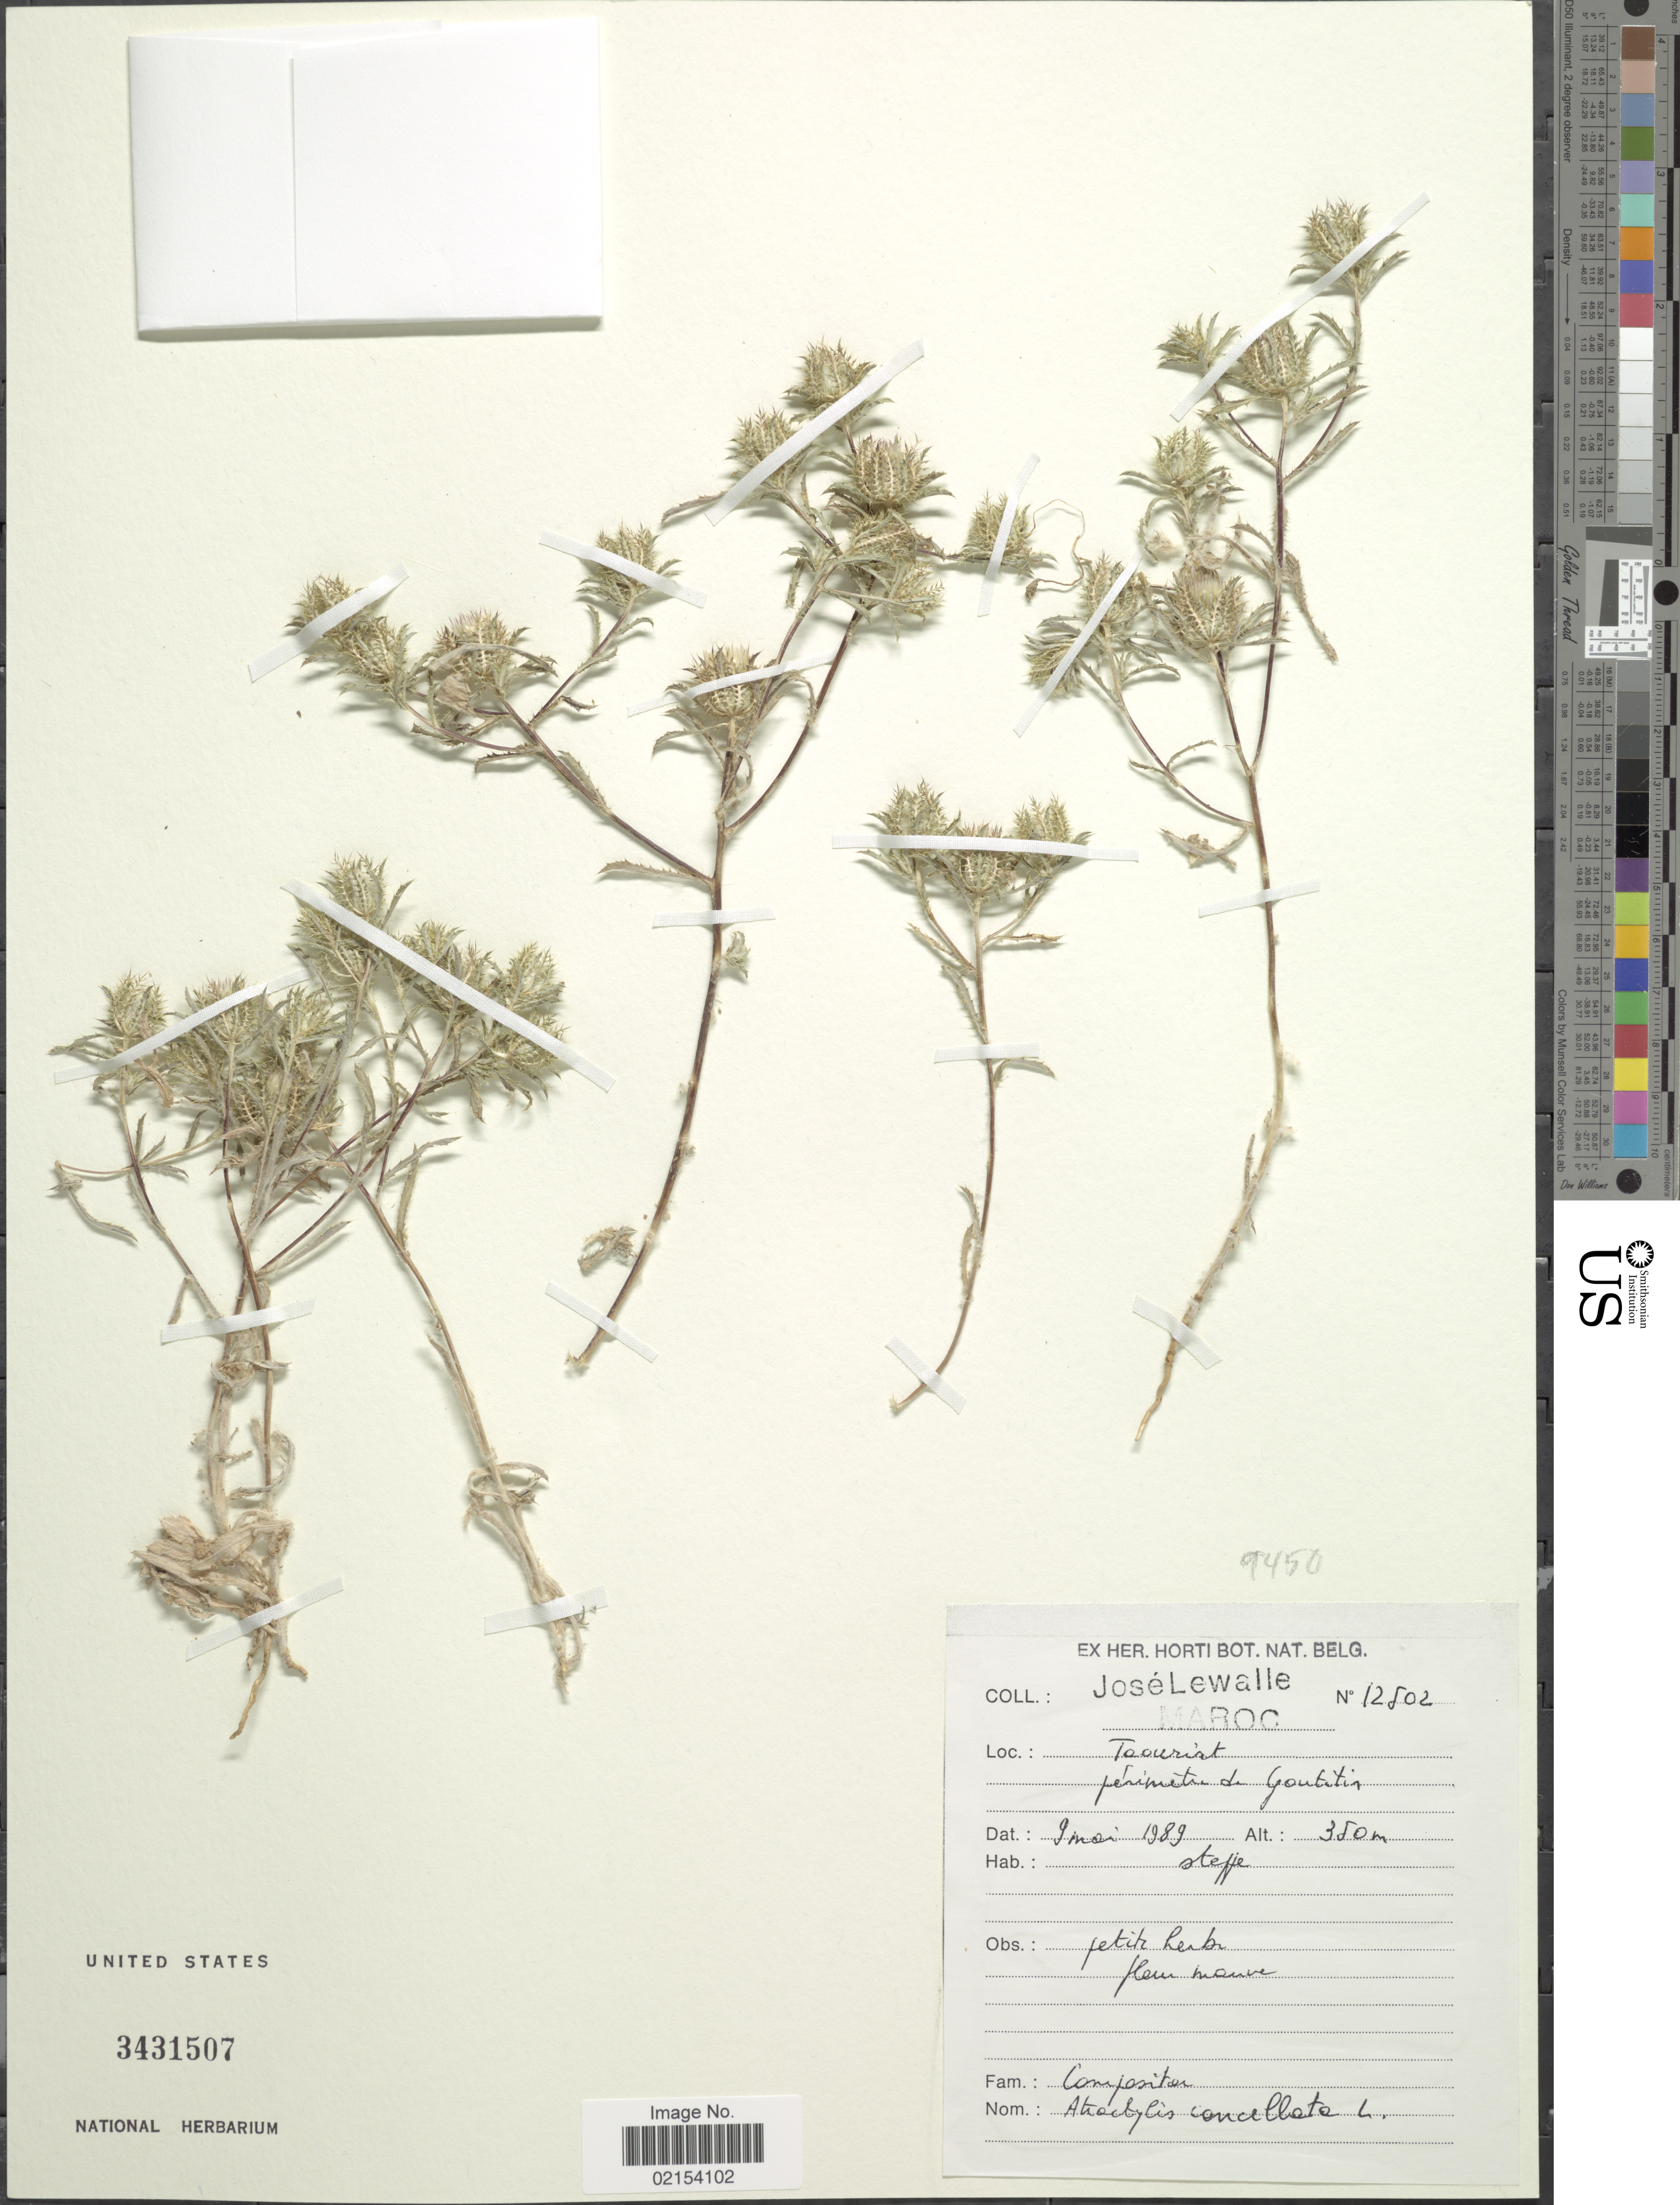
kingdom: Plantae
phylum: Tracheophyta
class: Magnoliopsida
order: Asterales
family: Asteraceae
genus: Atractylis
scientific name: Atractylis cancellata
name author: L.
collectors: J. Lewalle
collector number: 12802*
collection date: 1989-05-09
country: Morocco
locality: Taourist, penimetre de Goutatia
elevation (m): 350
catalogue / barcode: US 3431507